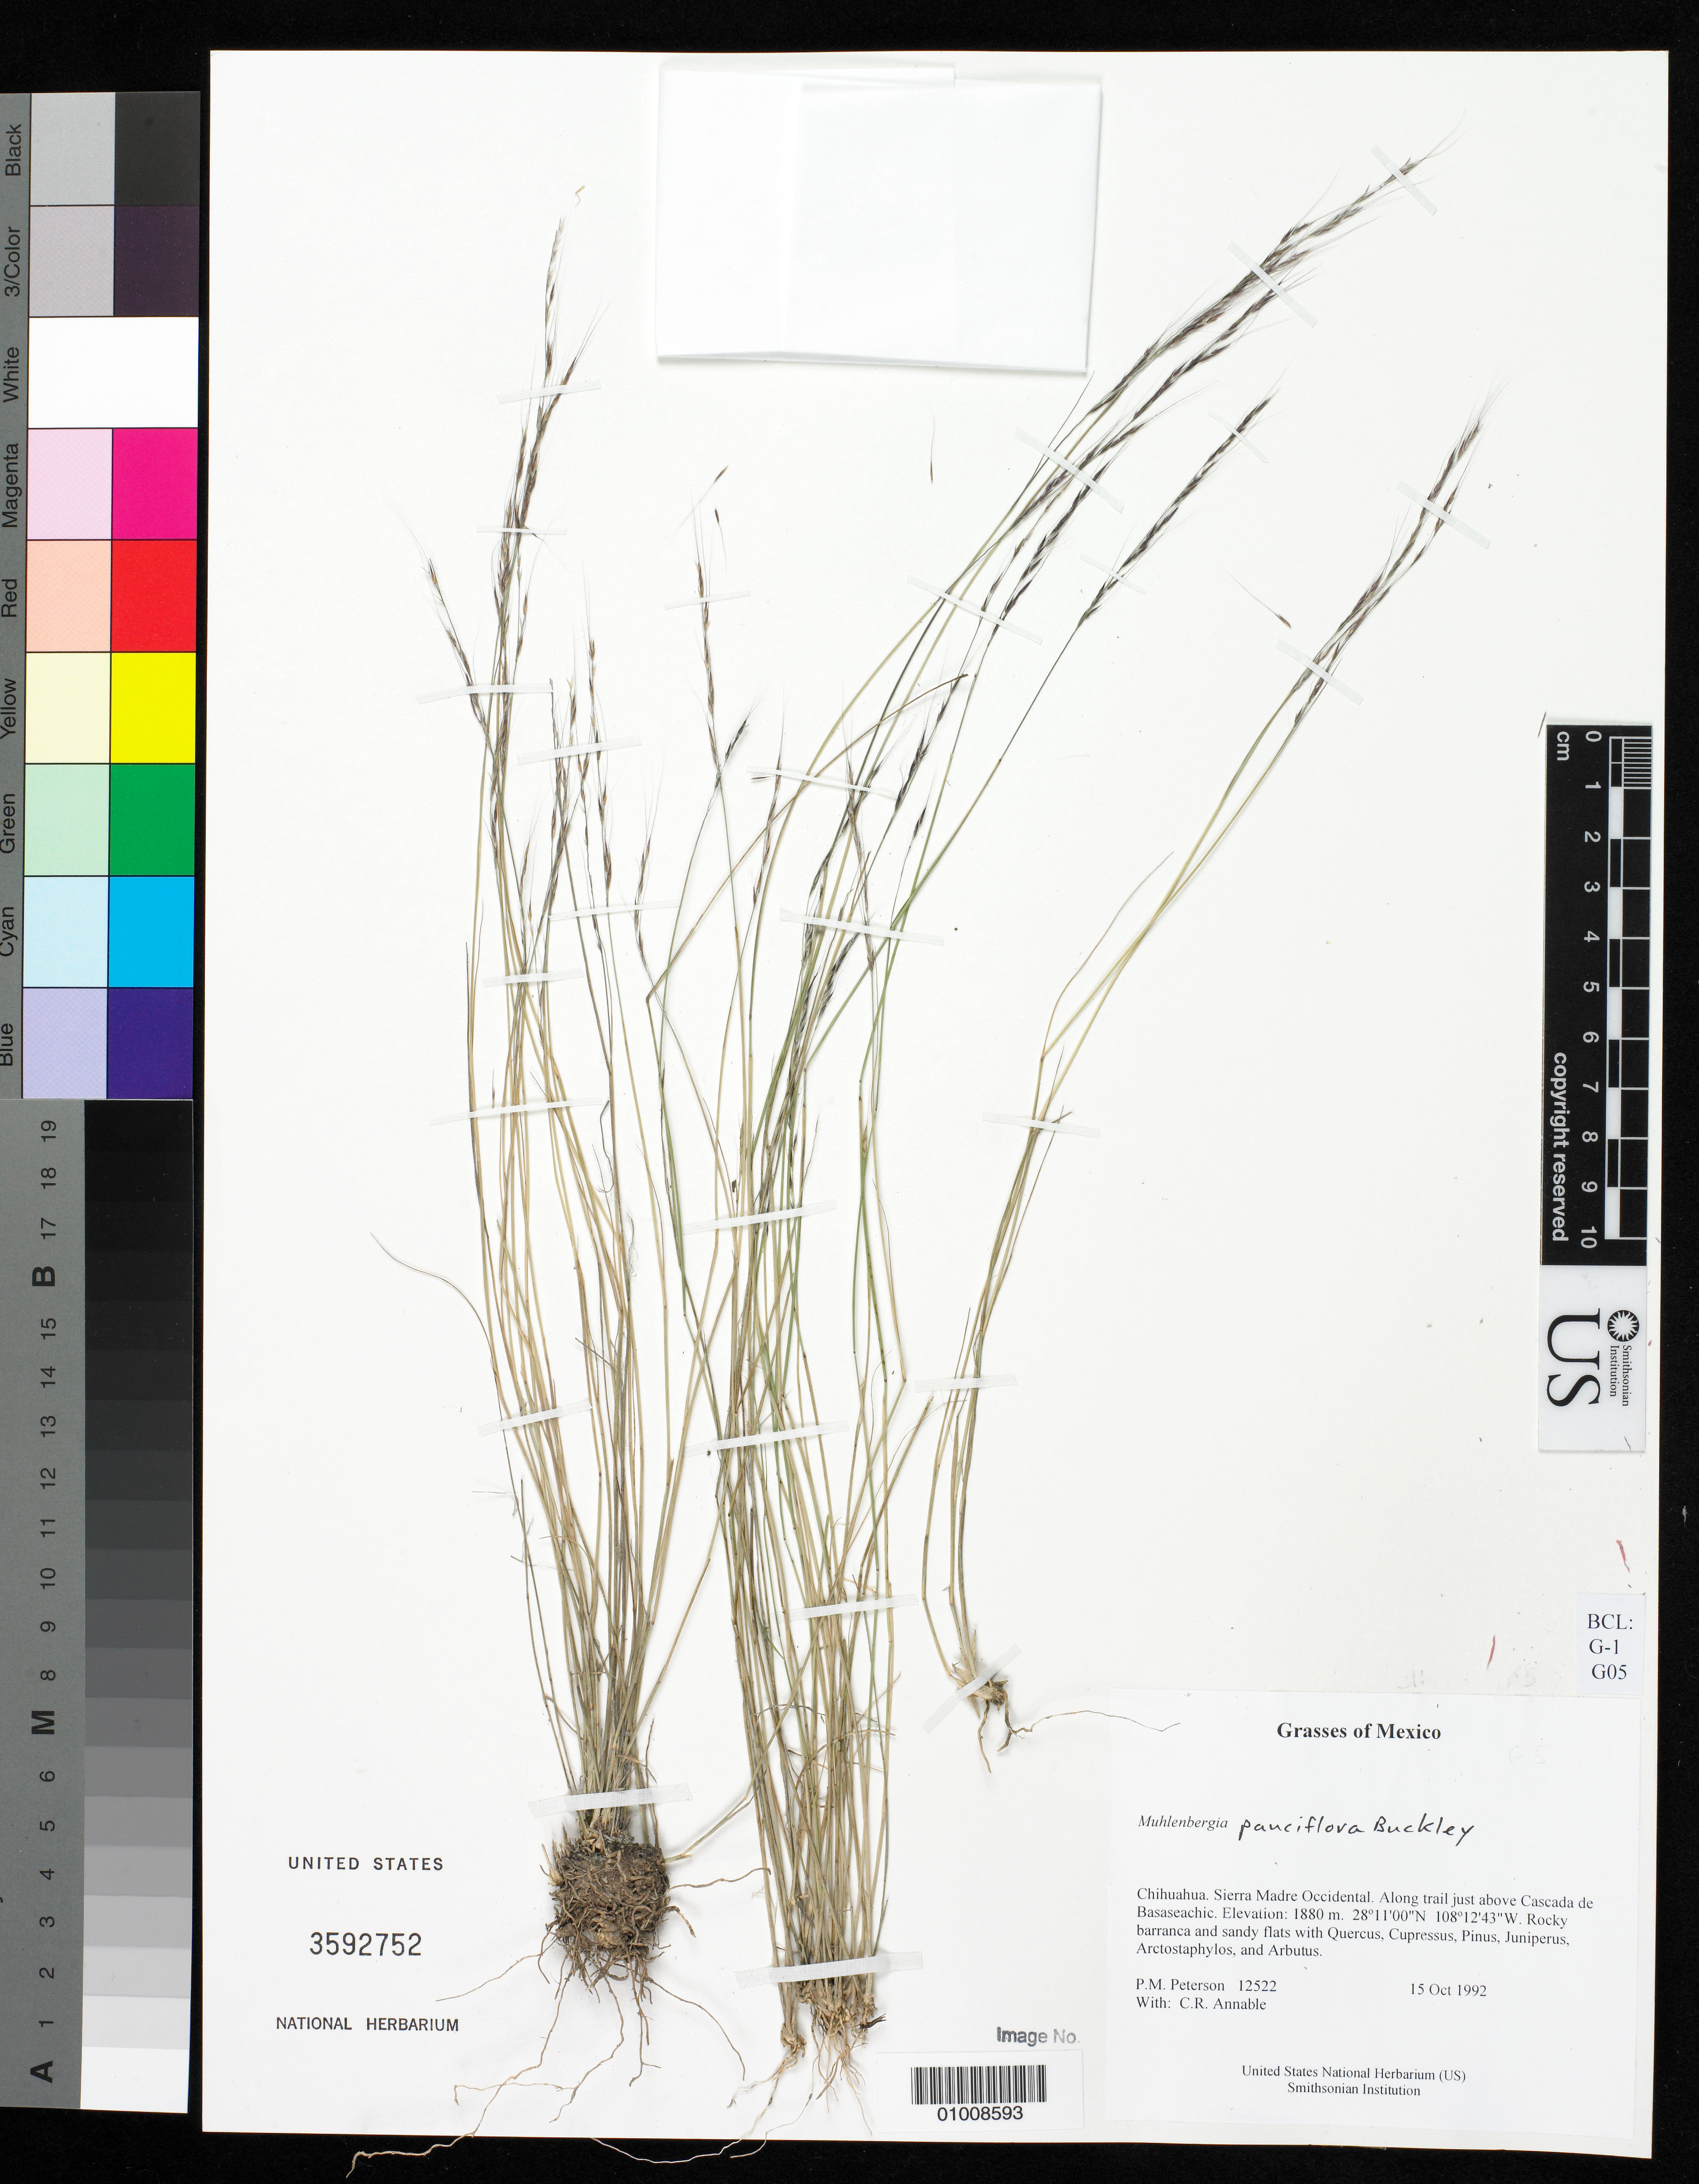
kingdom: Plantae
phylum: Tracheophyta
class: Liliopsida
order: Poales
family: Poaceae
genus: Muhlenbergia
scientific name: Muhlenbergia pauciflora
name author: Buckley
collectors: P. M. Peterson & C. R. Annable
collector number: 12522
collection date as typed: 15 Oct 1992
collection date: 1992-10-15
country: Mexico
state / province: Chihuahua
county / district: Sierra Madre Occidental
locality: Along trail just above Cascada de Basaseachic.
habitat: Rocky barranca and sandy flats with Quercus, Cupressus, Pinus, Juniperus, Arctostaphylos, and Arbutus.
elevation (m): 1880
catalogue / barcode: US 3592752